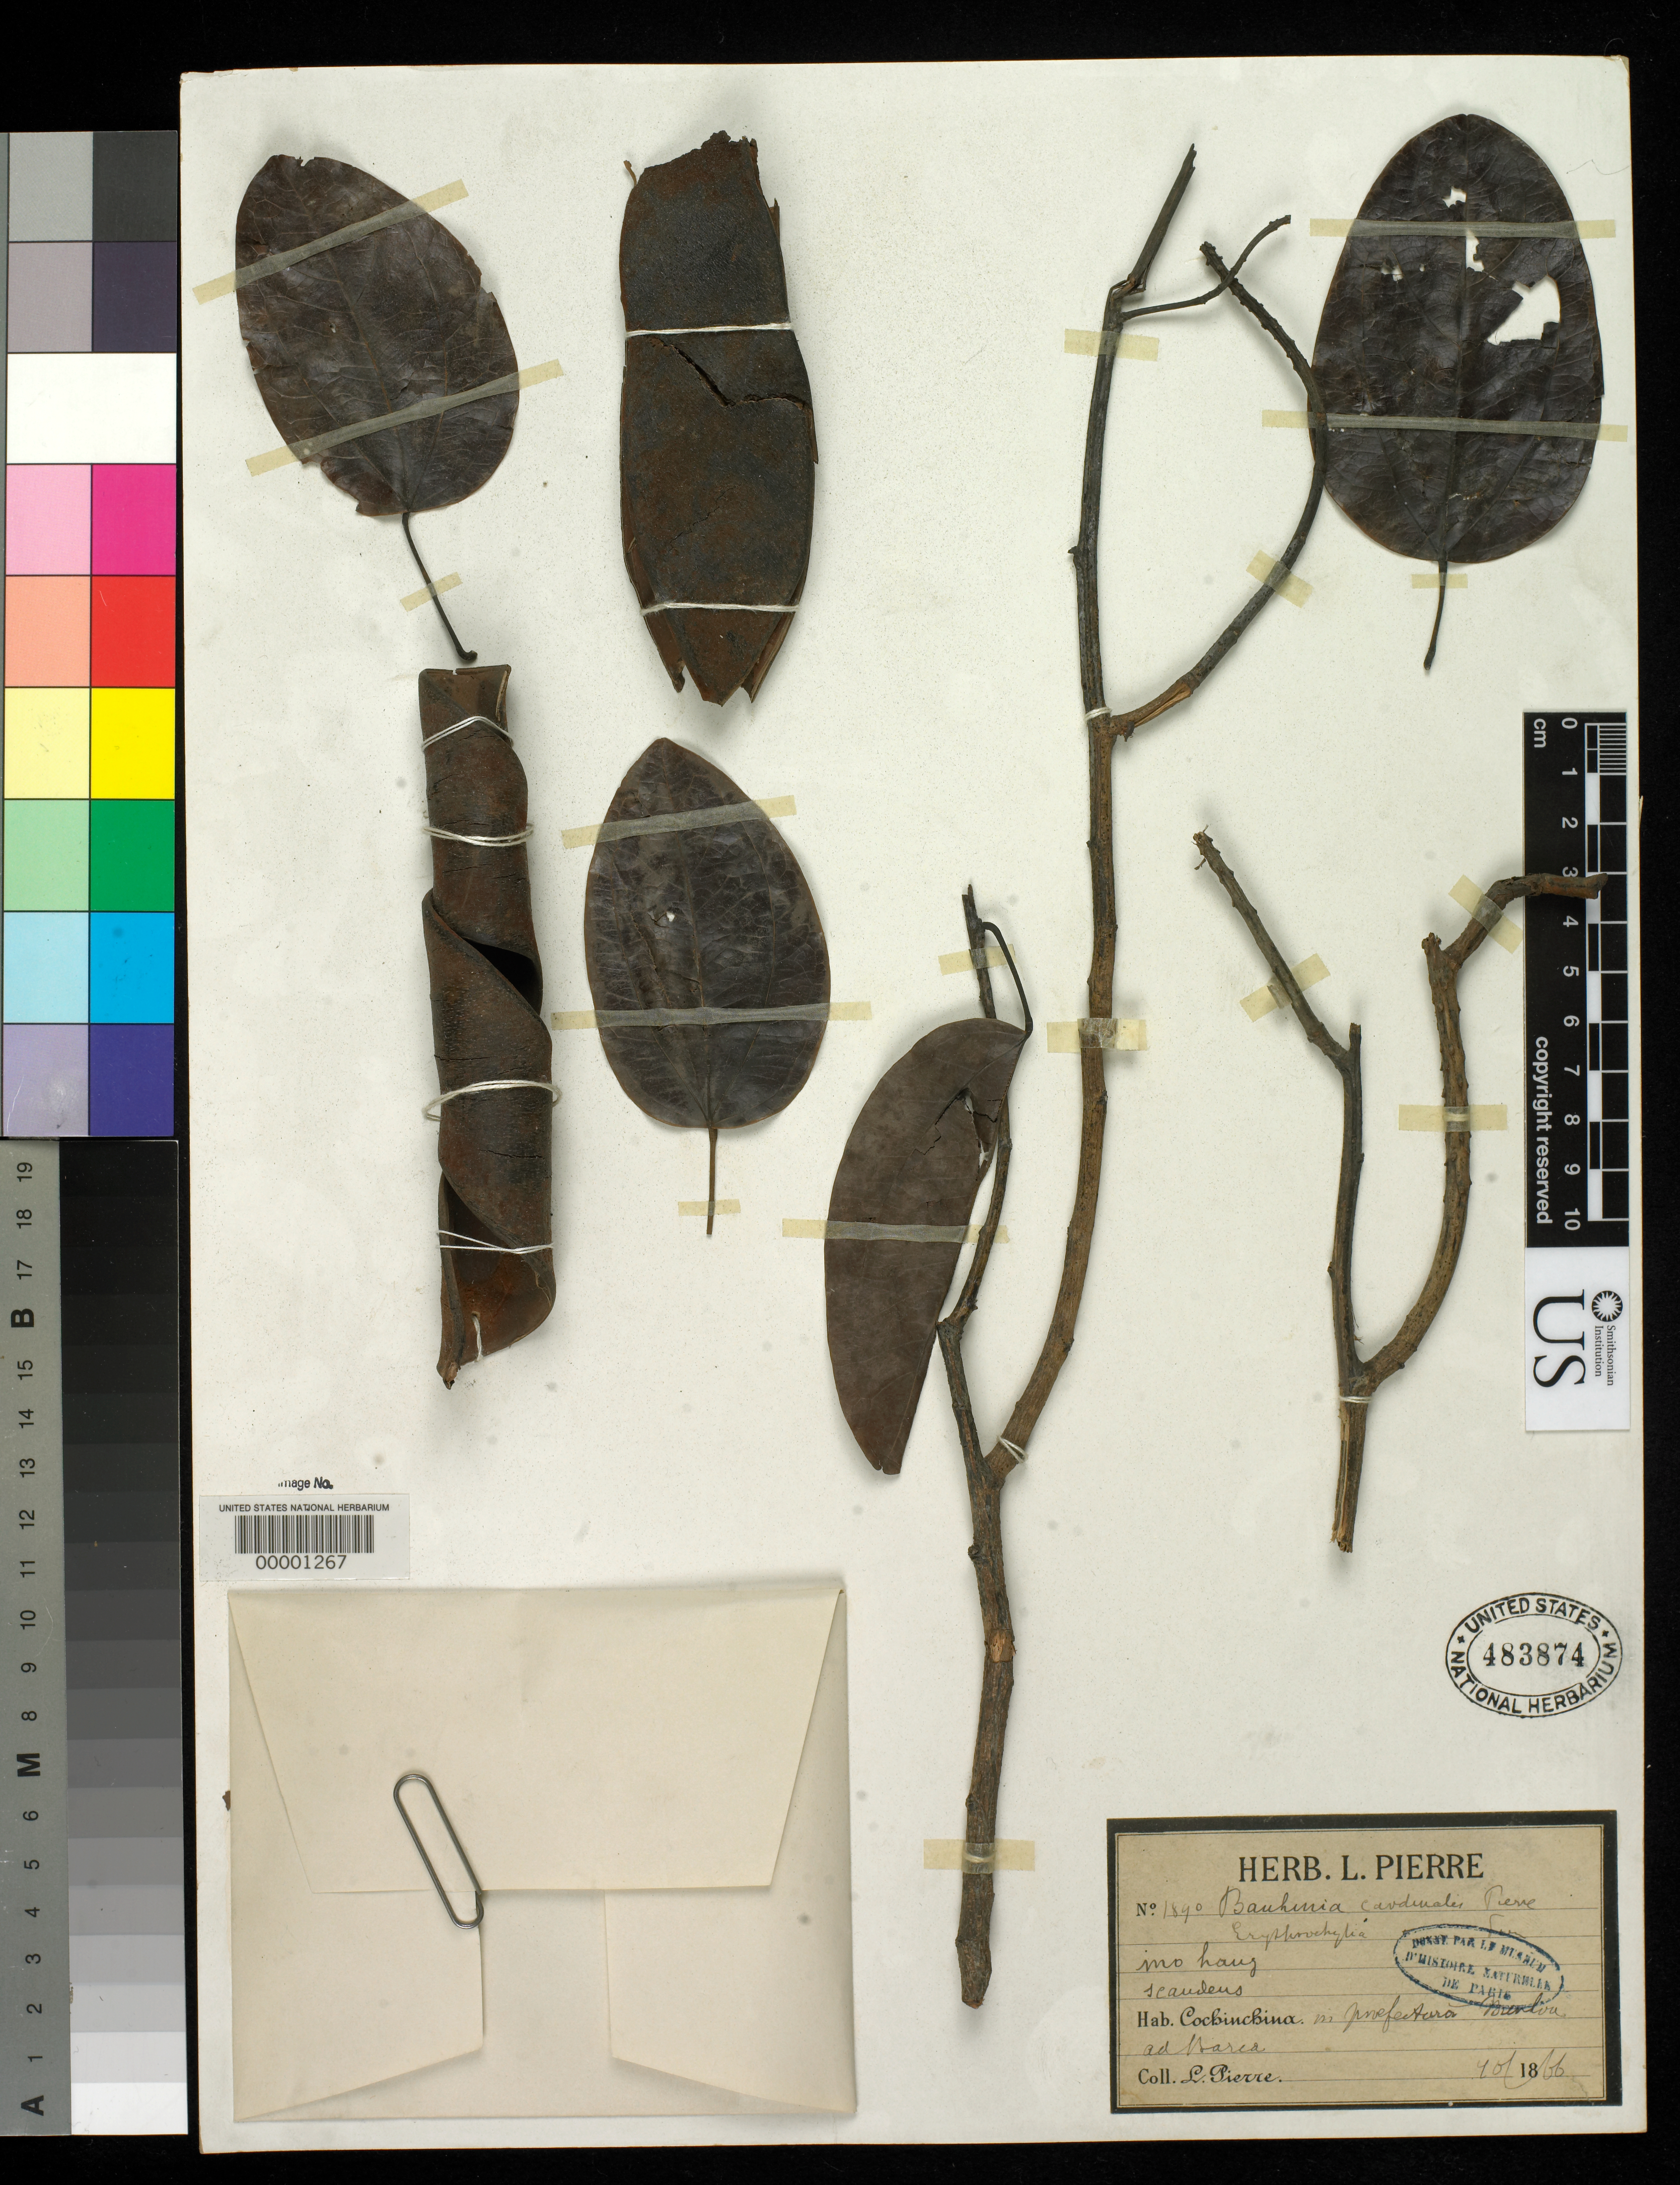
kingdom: Plantae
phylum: Tracheophyta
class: Magnoliopsida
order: Fabales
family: Fabaceae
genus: Bauhinia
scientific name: Bauhinia cardinalis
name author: Pierre ex Gagnep.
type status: Type Fragment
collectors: J. Pierre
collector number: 1890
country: Vietnam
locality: Tay-ninh, Cay-cong and Baria; (country as "Cochinchina").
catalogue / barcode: US 483874